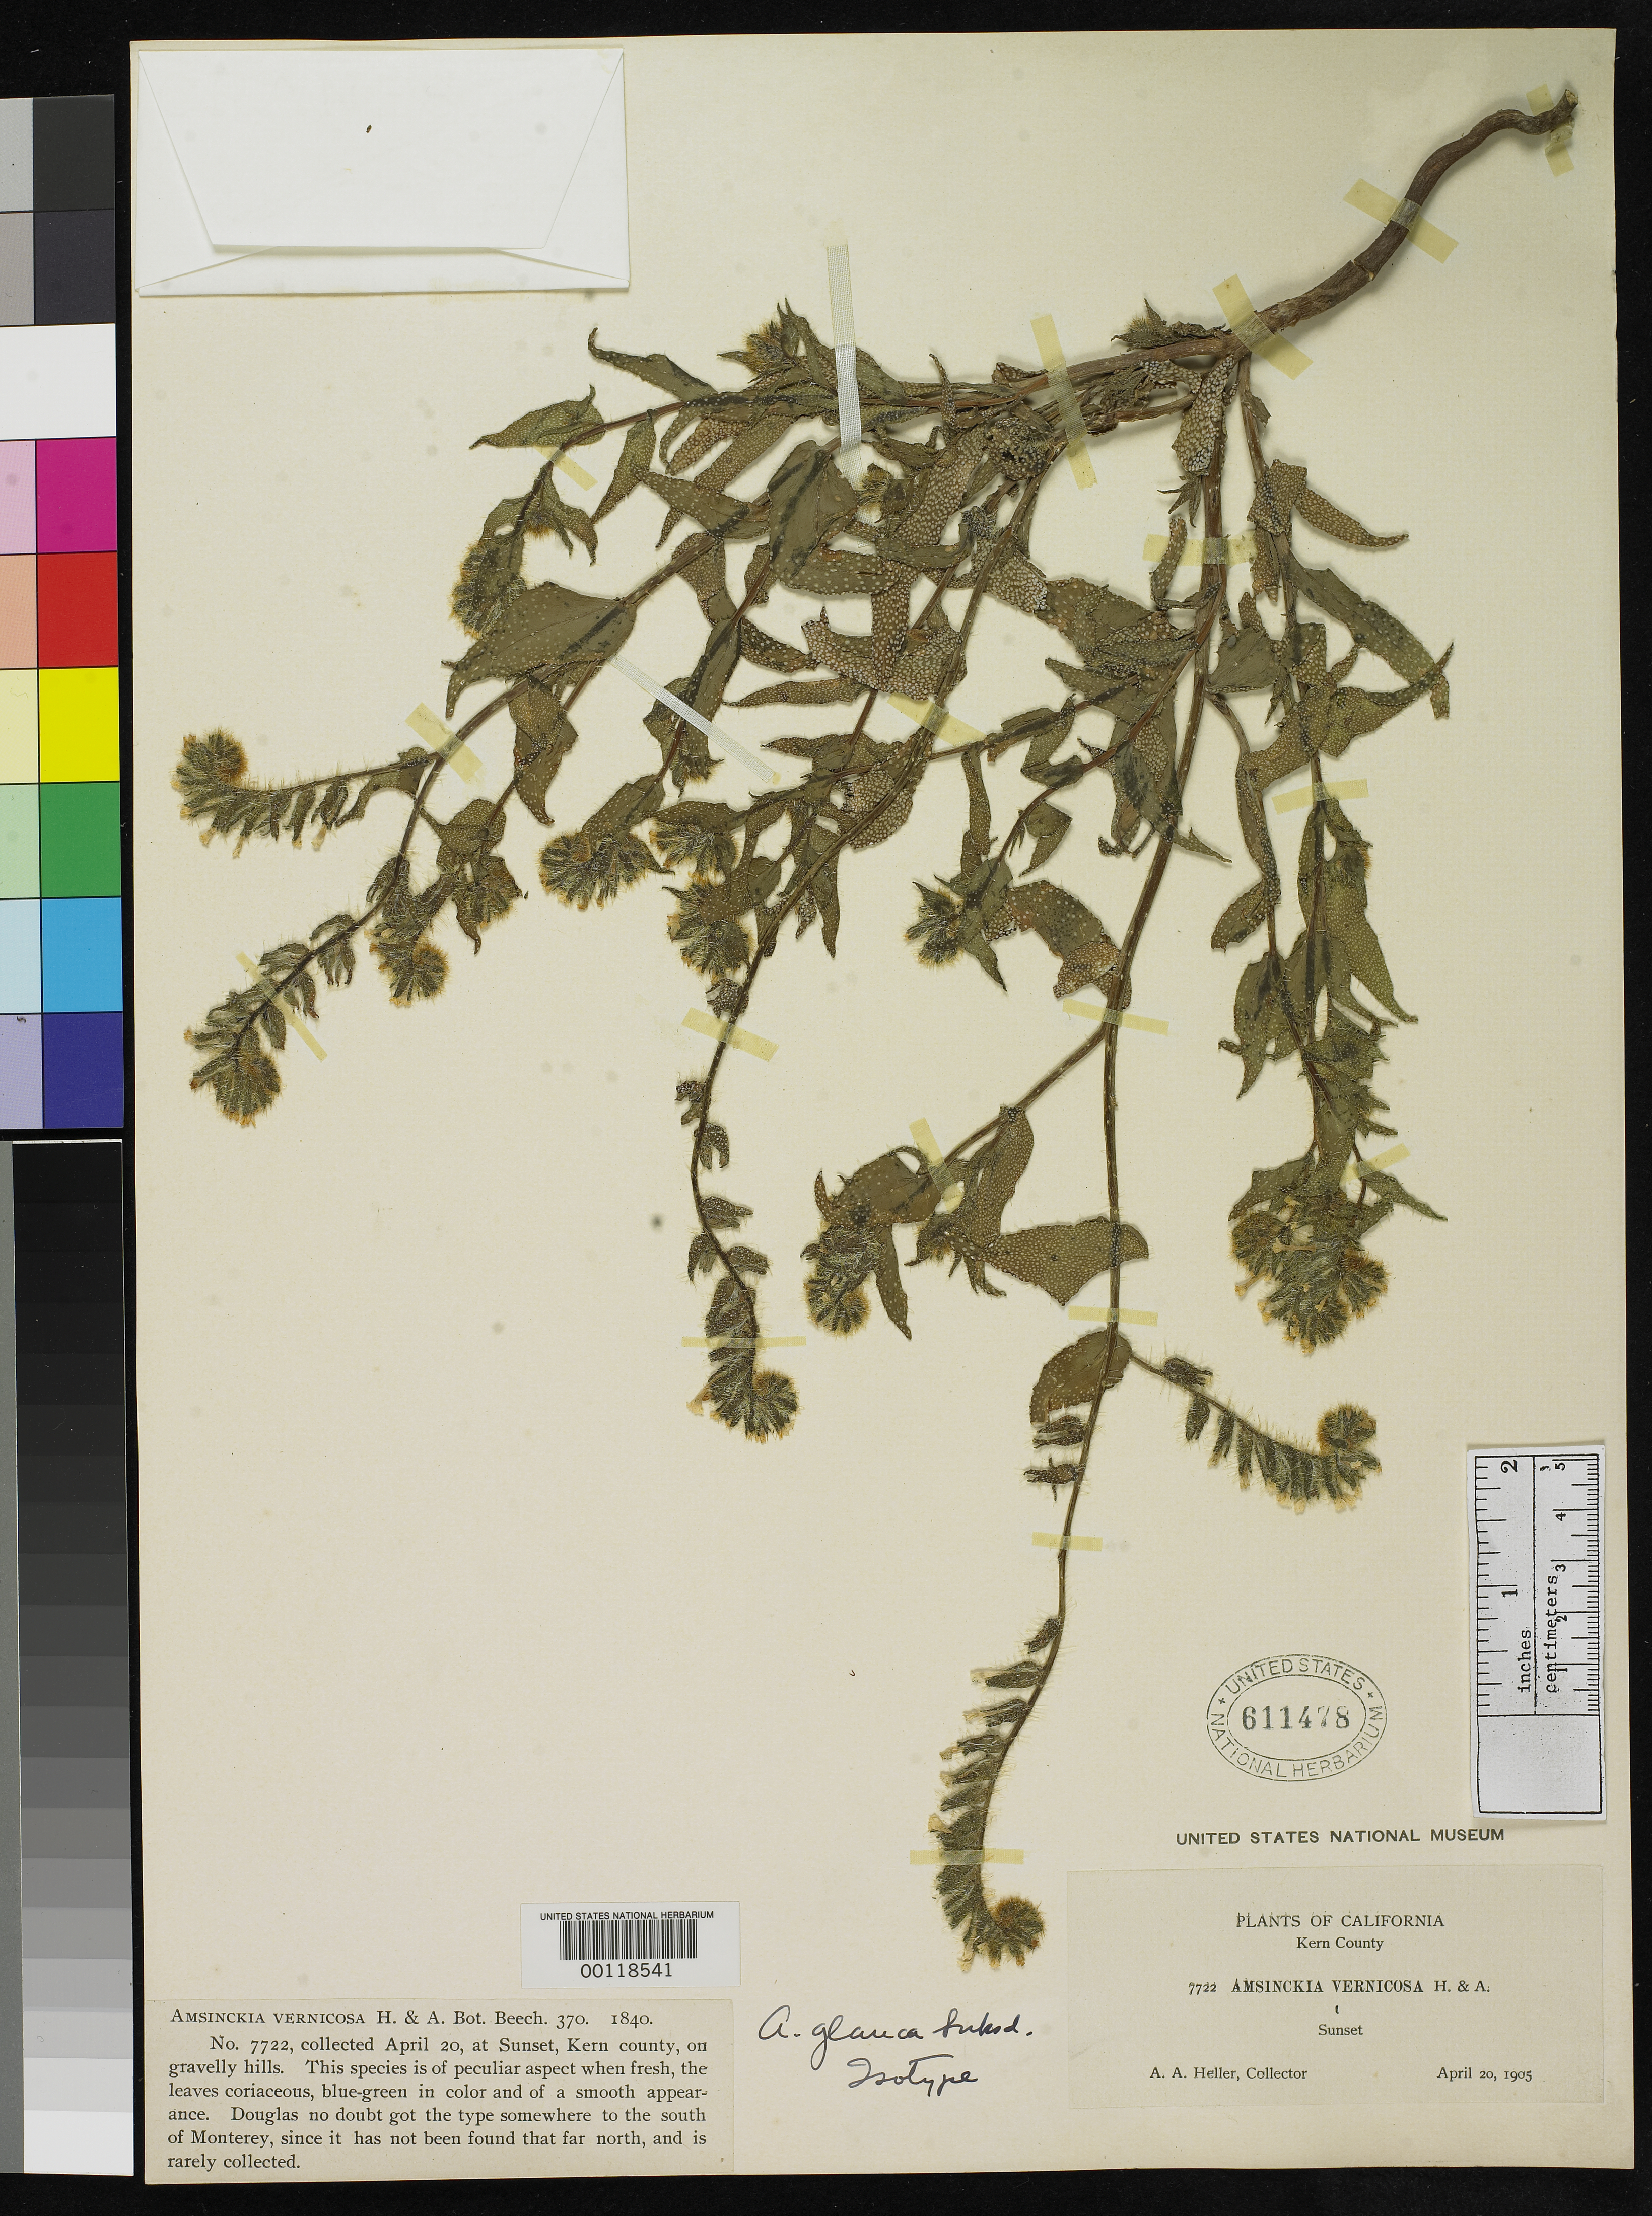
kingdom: Plantae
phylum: Tracheophyta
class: Magnoliopsida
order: Boraginales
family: Boraginaceae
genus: Amsinckia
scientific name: Amsinckia glauca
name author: Suksd.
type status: Isotype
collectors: A. A. Heller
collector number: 7722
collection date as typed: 20 Apr 1905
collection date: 1905-04-20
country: United States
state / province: California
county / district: Kern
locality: Sunset.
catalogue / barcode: US 611478